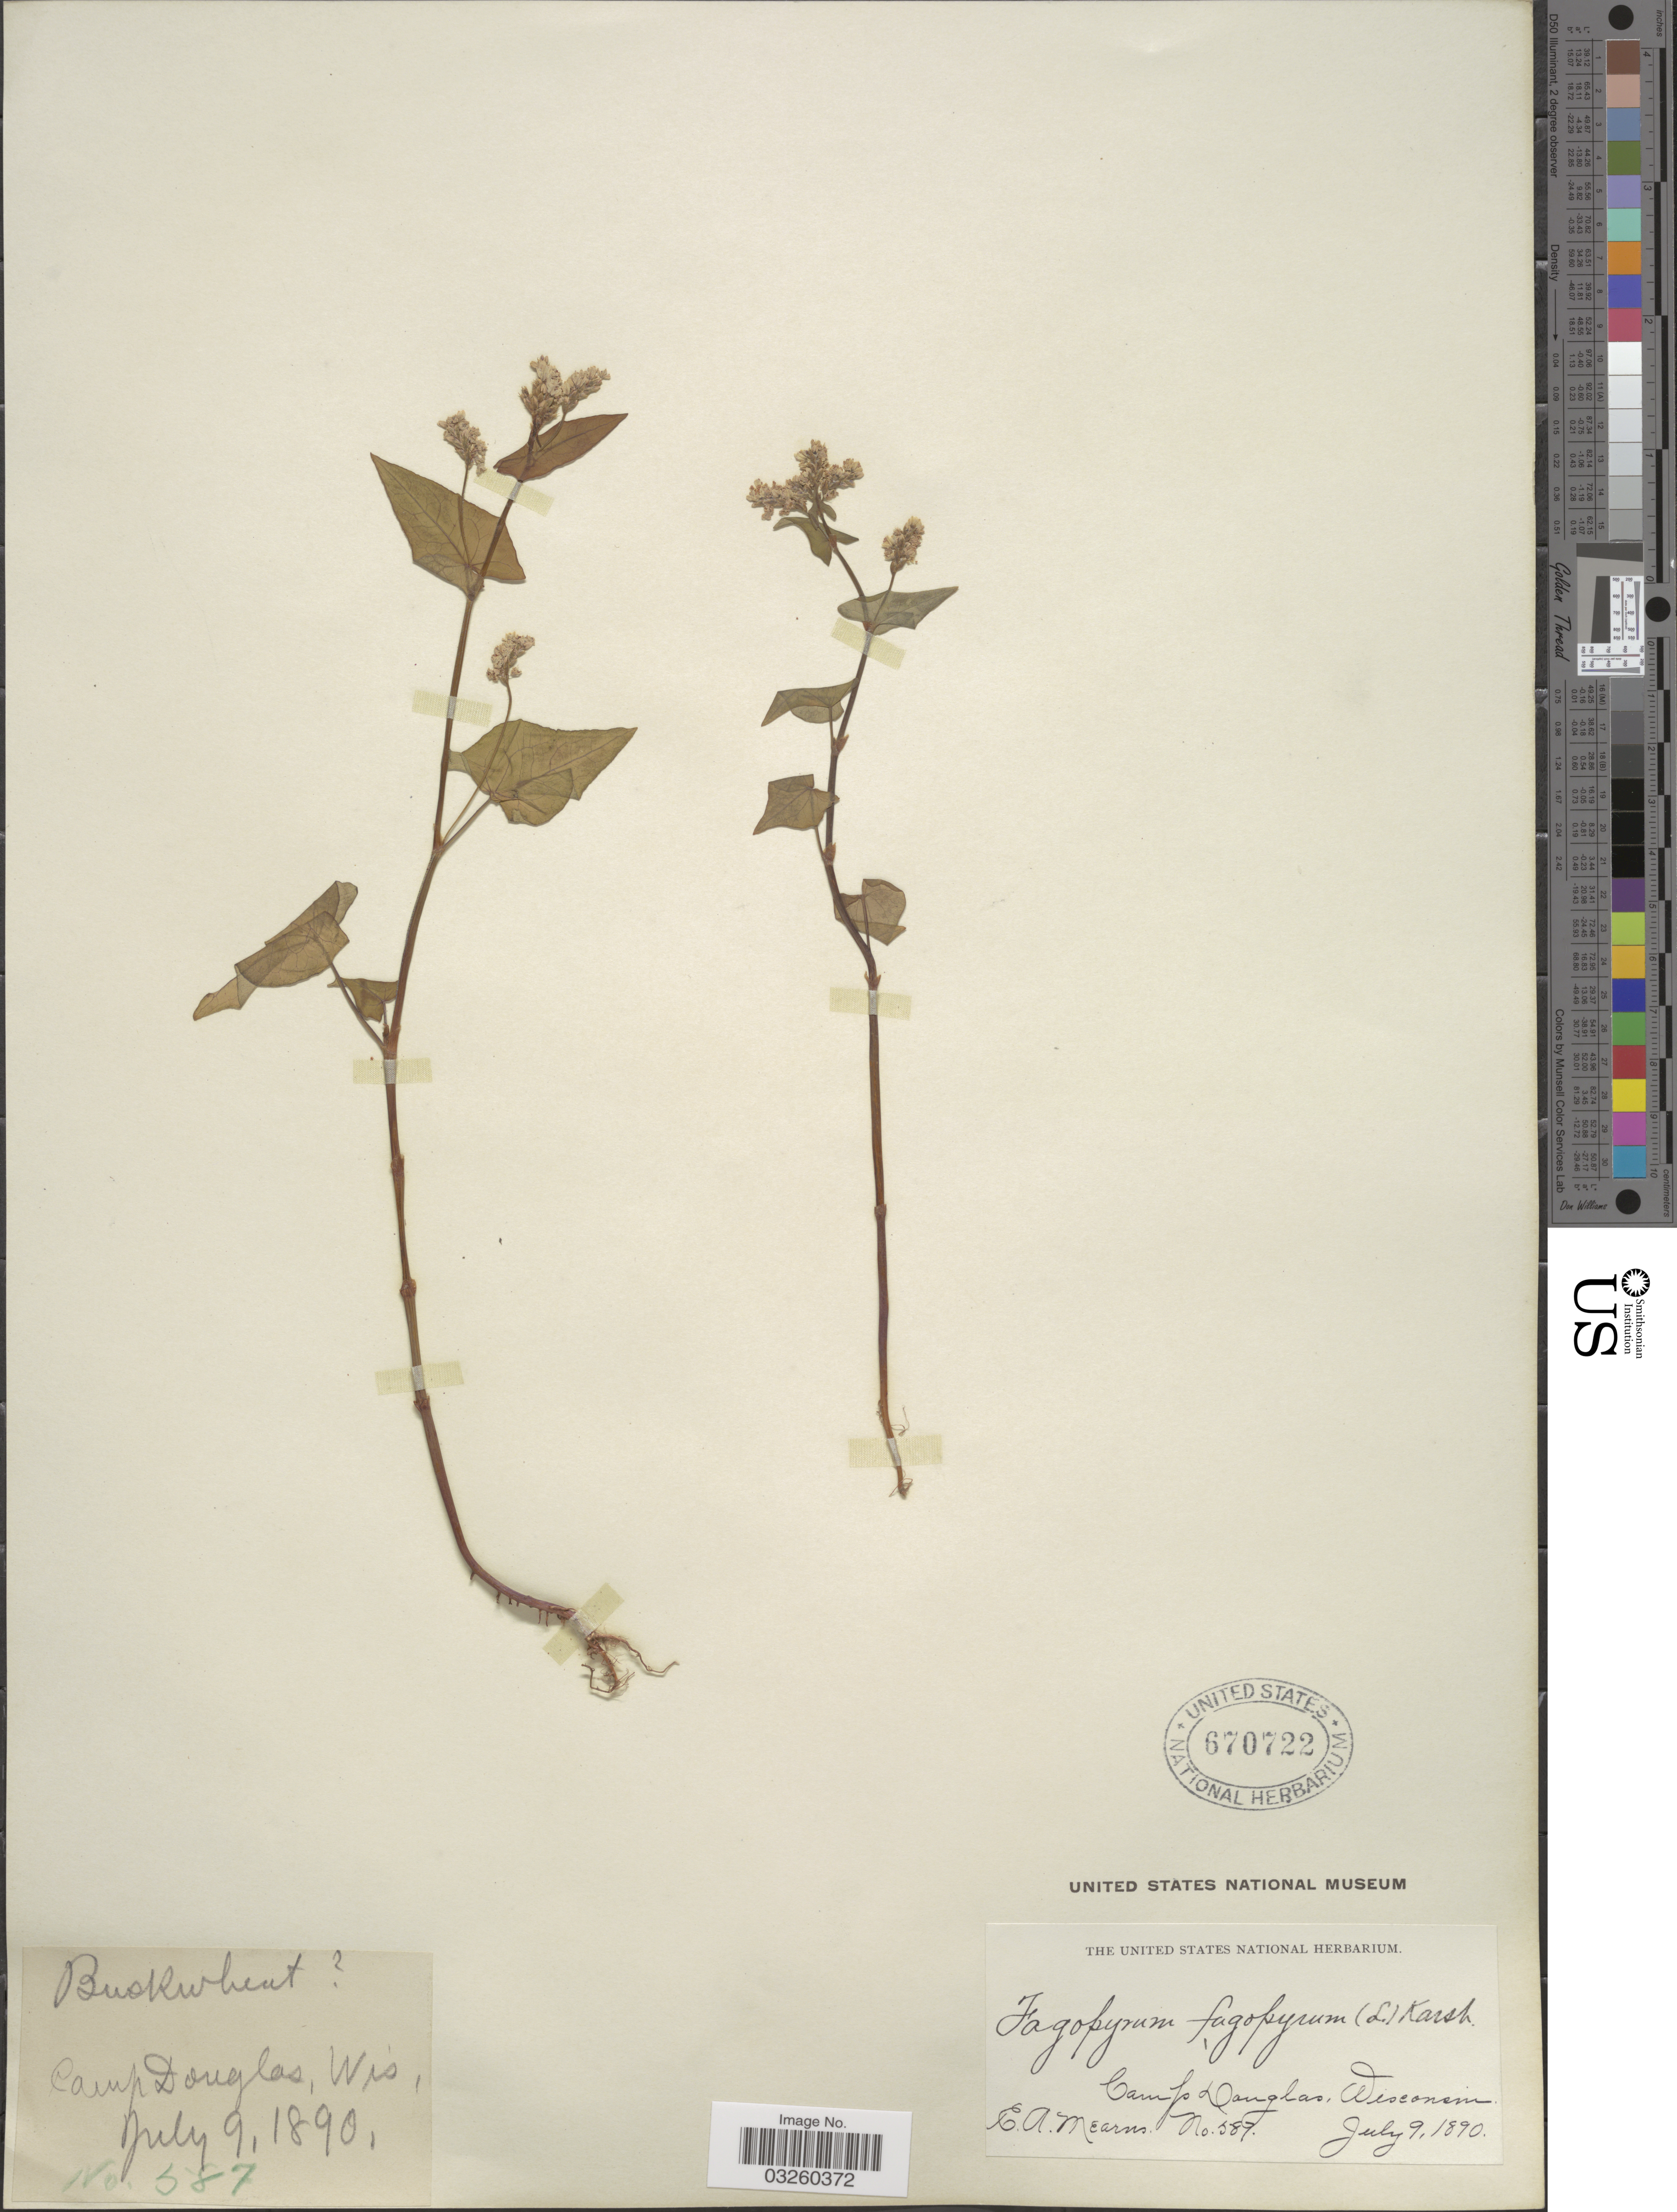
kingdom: Plantae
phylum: Tracheophyta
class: Magnoliopsida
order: Caryophyllales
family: Polygonaceae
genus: Fagopyrum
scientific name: Fagopyrum esculentum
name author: Moench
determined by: Strong, Mark T., (BOT), Smithsonian Institution - National Museum of Natural History (UNITED STATES)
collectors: E. A. Mearns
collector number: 587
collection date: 1890-07-09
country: United States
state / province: Wisconsin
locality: Camp Douglas.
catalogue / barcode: US 670722